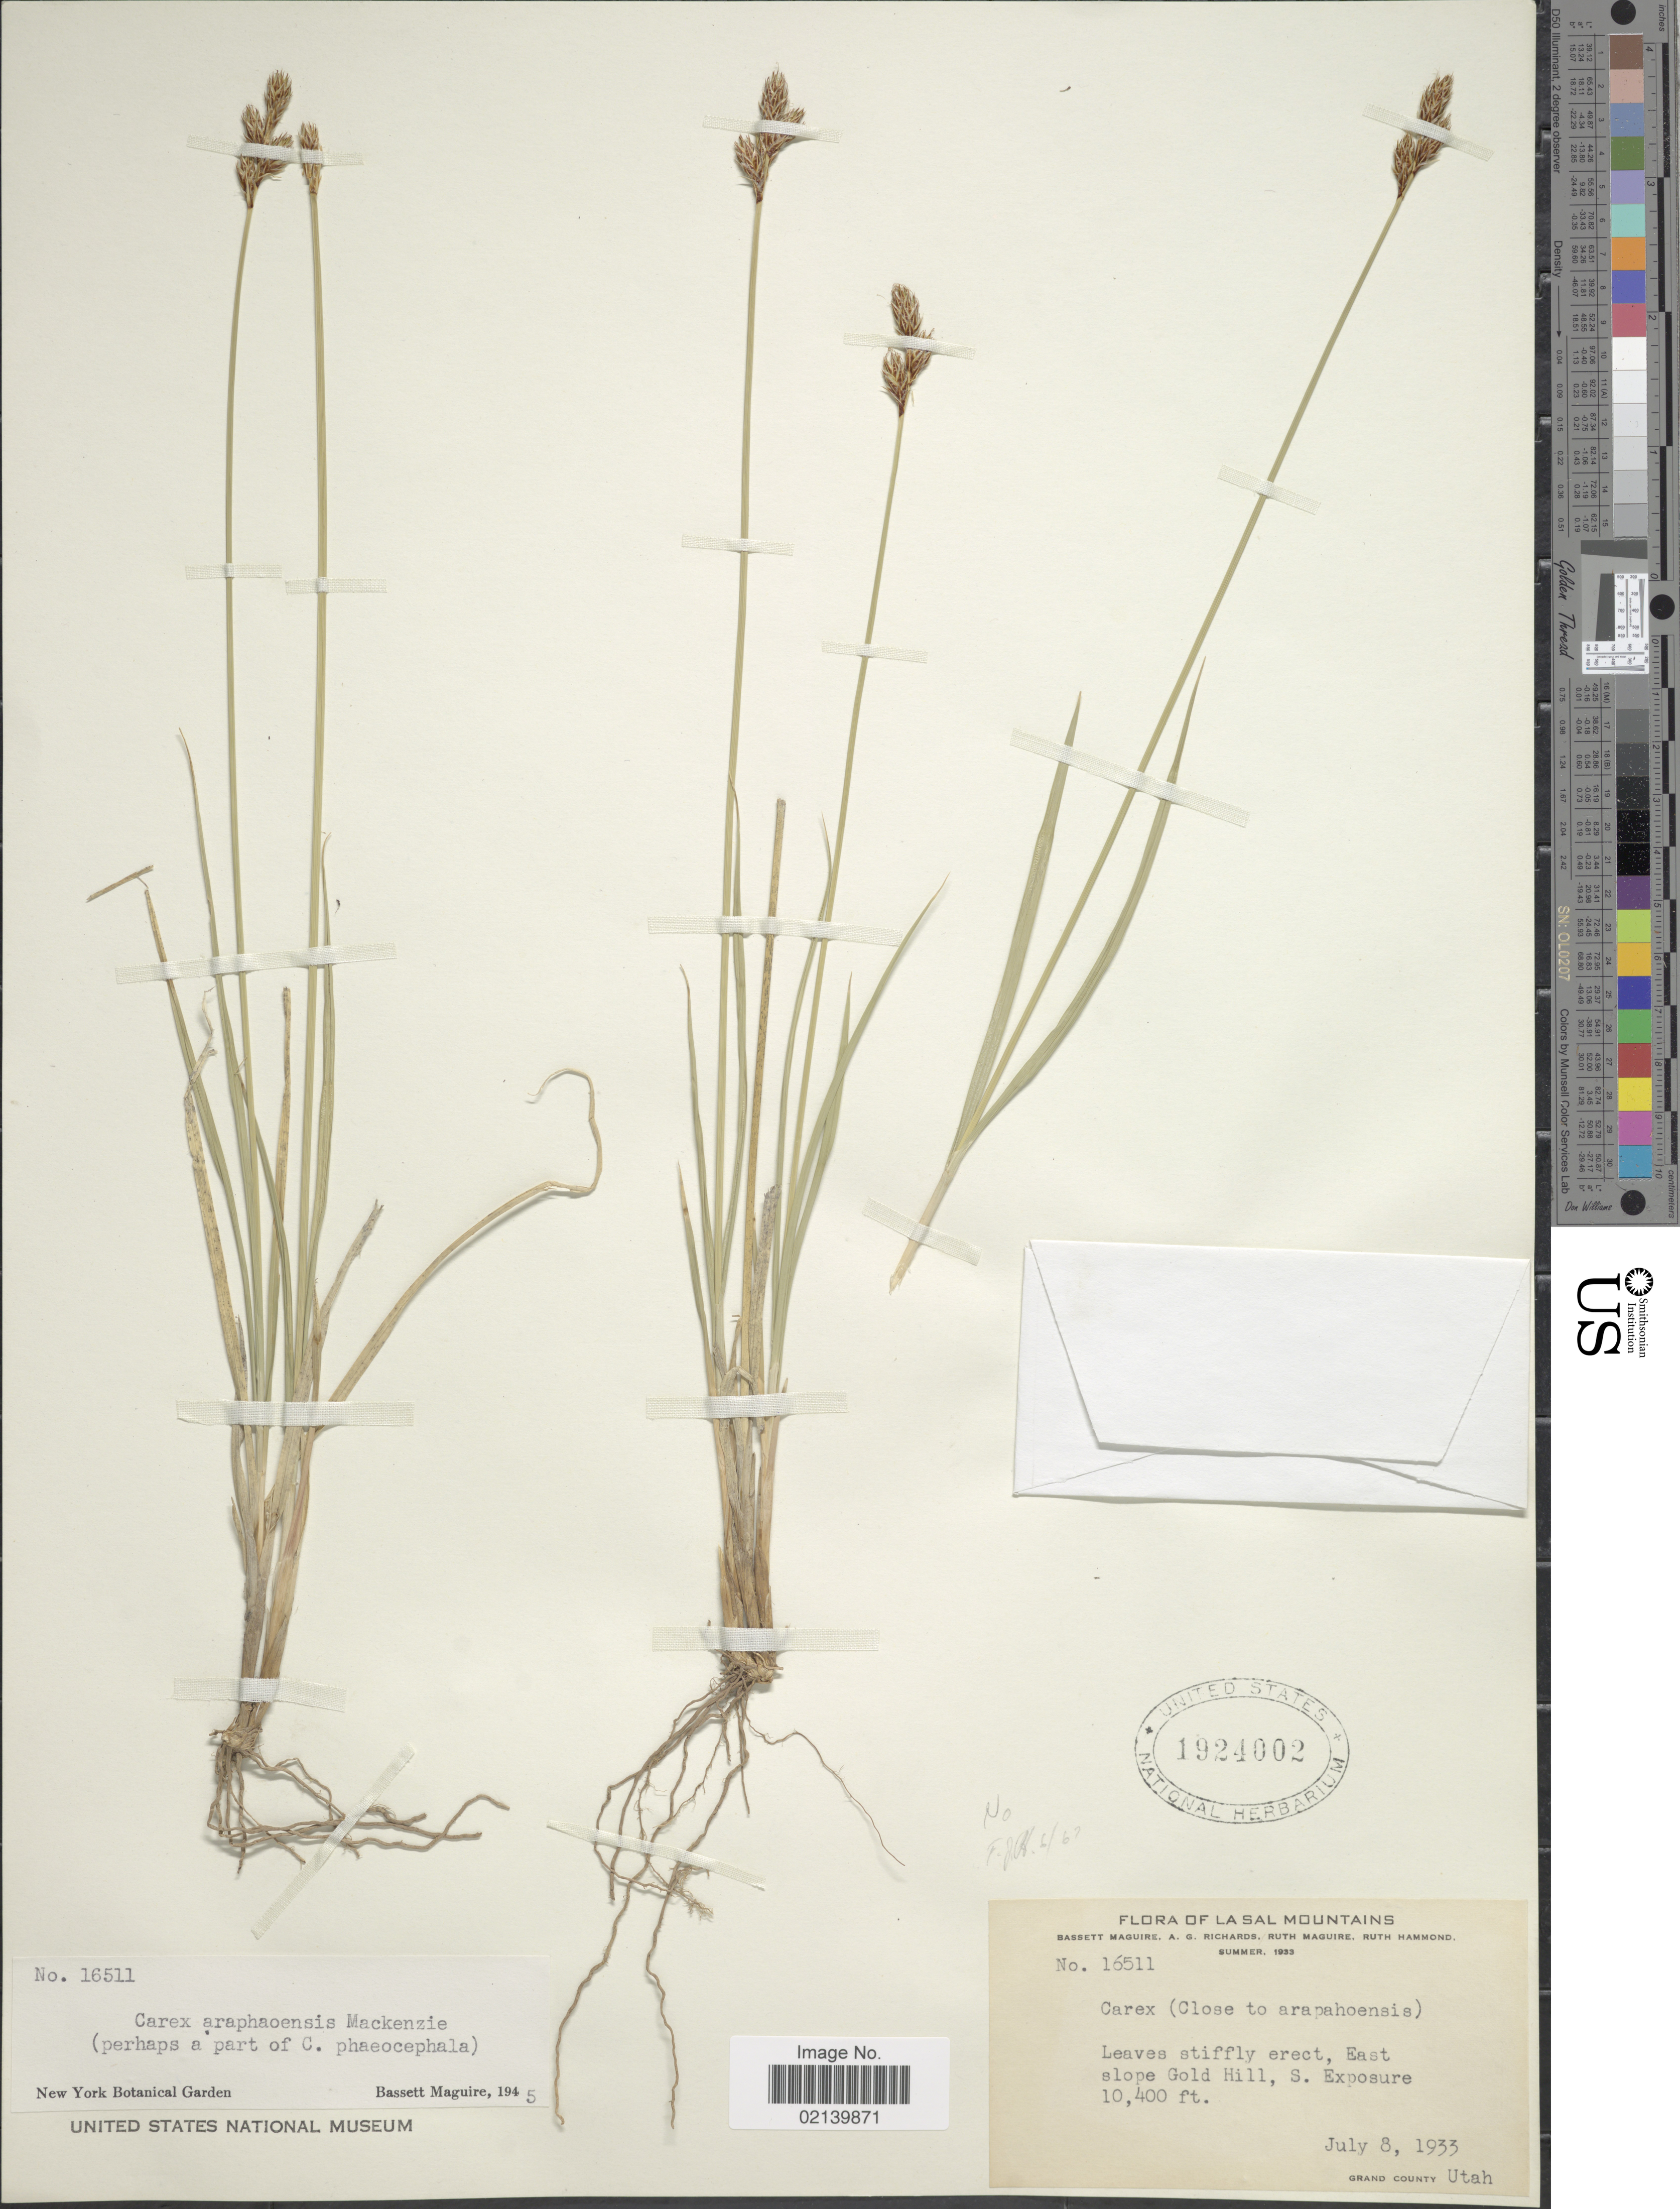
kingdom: Plantae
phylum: Tracheophyta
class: Liliopsida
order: Poales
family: Cyperaceae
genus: Carex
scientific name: Carex xerantica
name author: L.H. Bailey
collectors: B. Maguire, A. Richards, R. R. Maguire & R. Hammond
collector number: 16511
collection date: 1933-07-08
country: United States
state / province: Utah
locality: La Sal Mountains, East slope Gold Hill, S. Exposure.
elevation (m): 3170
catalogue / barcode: US 1924002